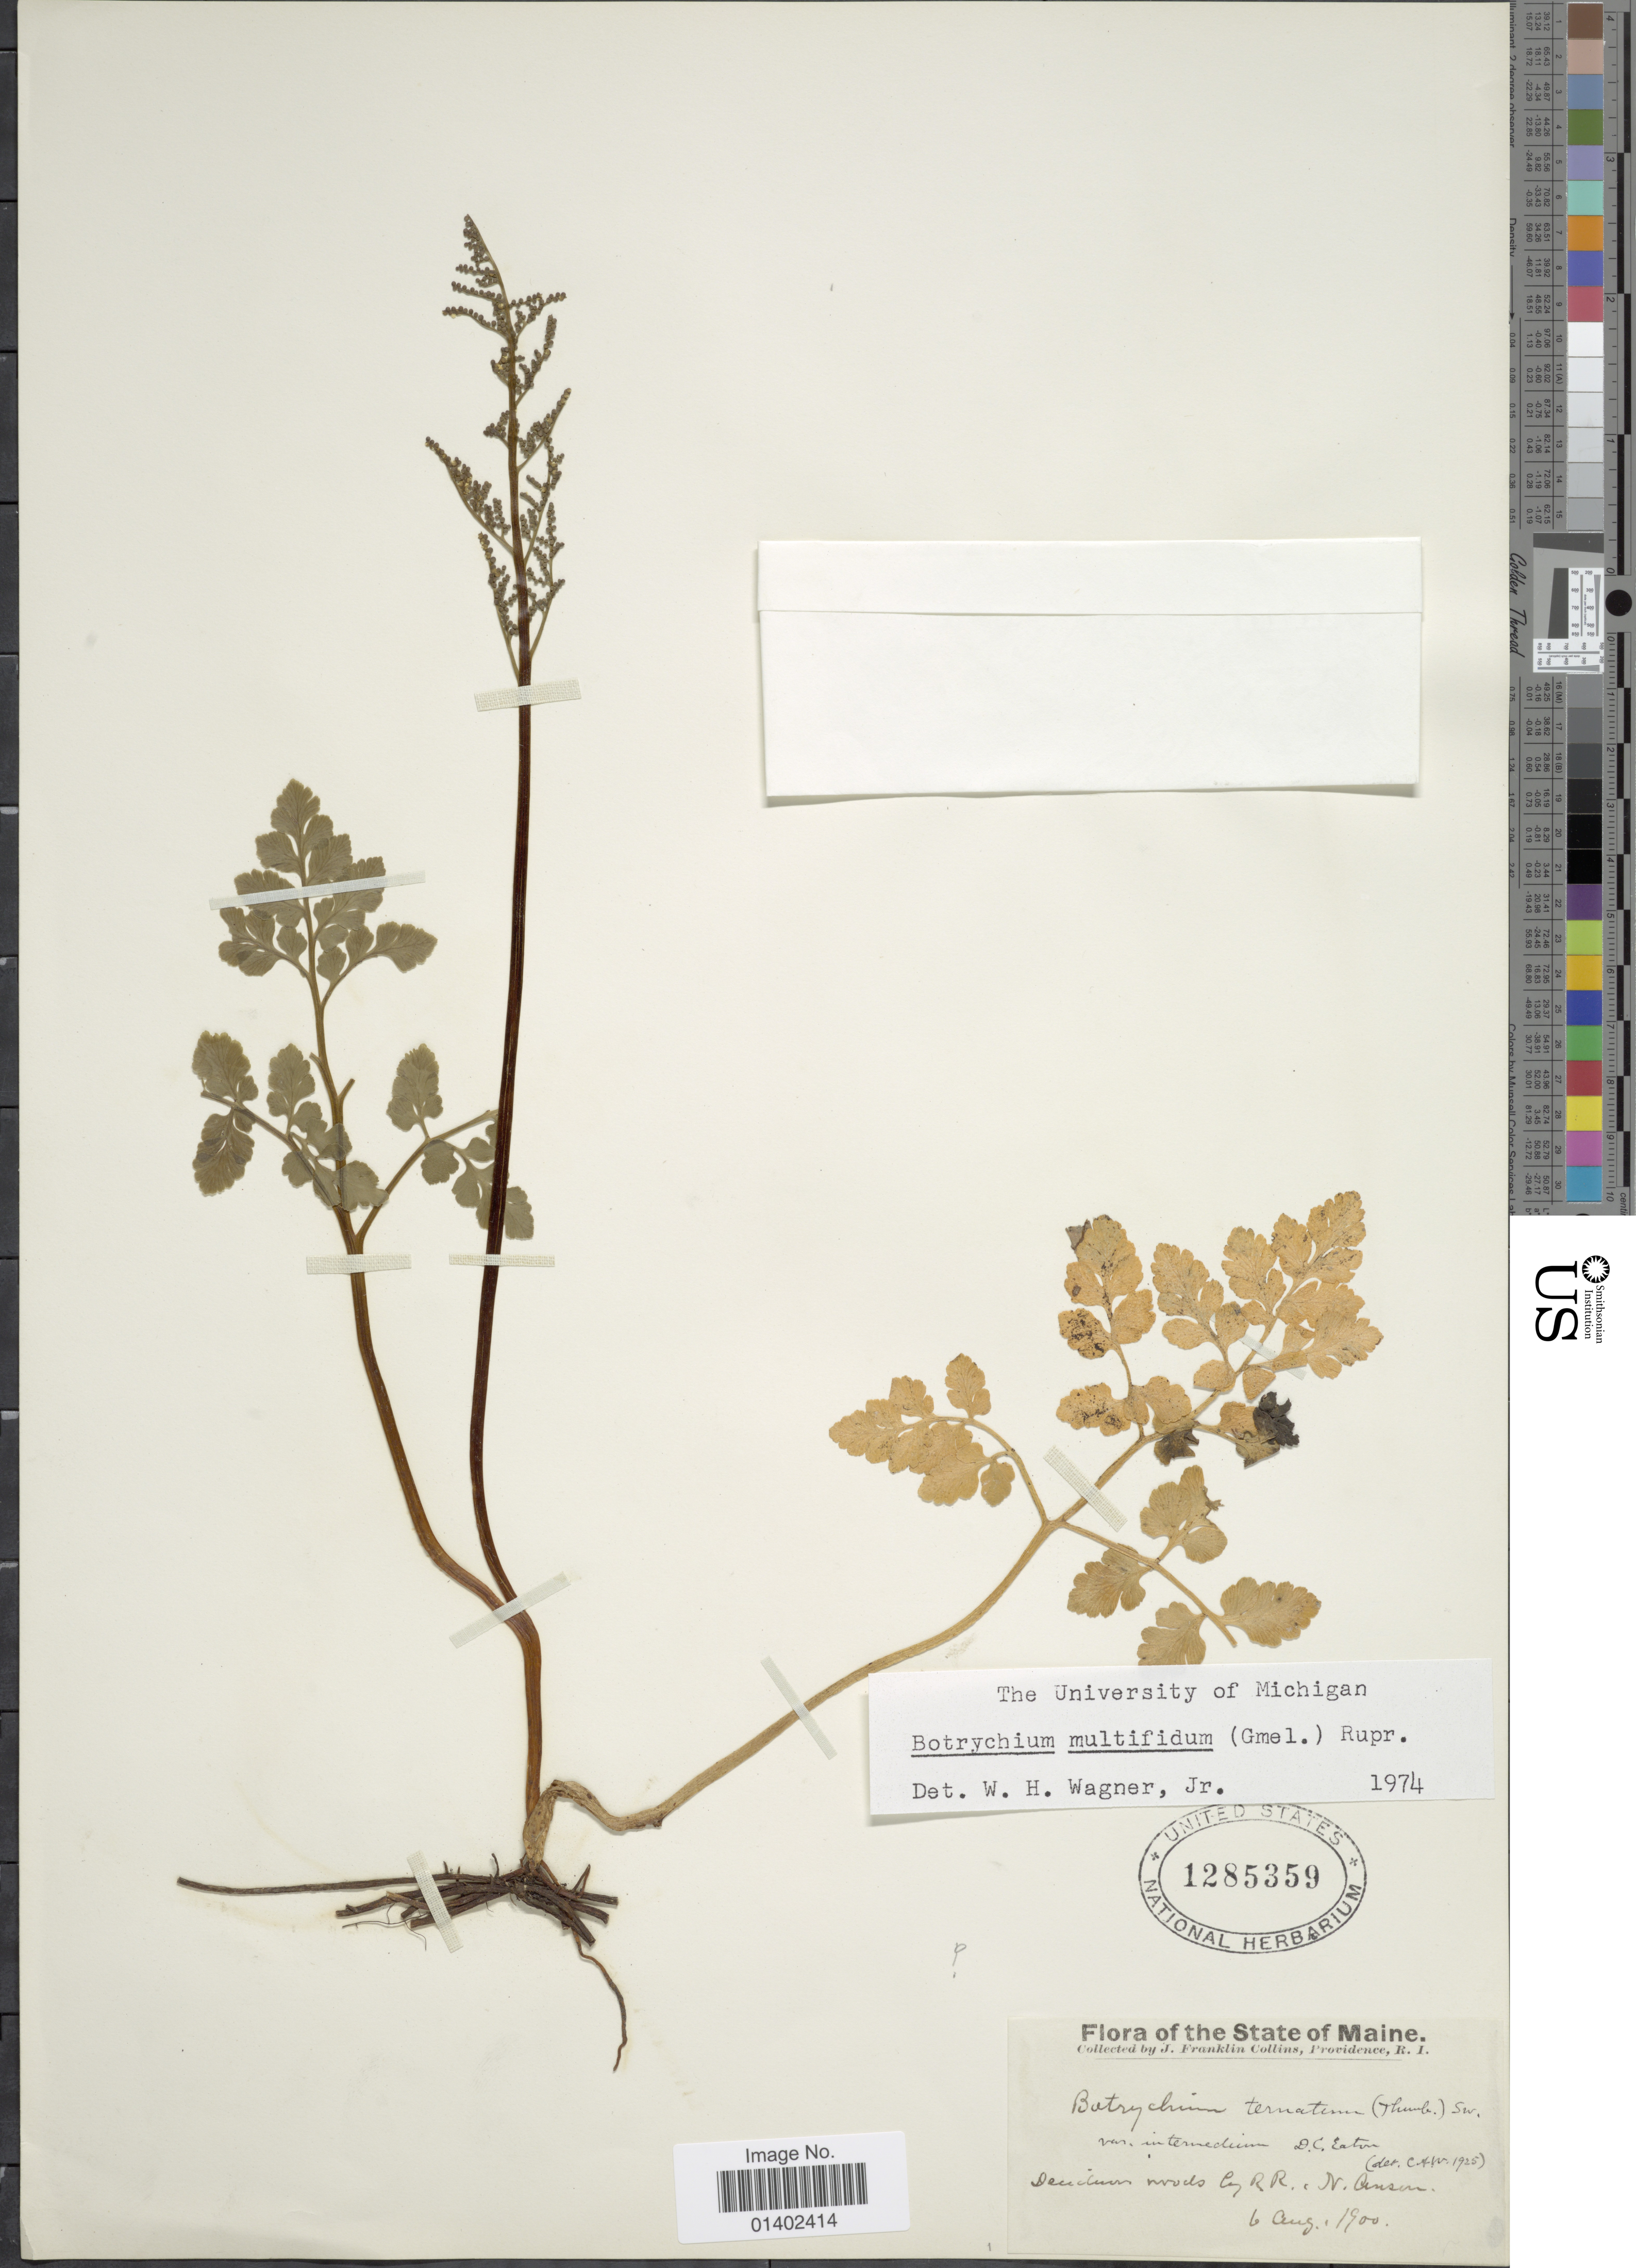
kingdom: Plantae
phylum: Tracheophyta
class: Polypodiopsida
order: Ophioglossales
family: Ophioglossaceae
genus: Botrychium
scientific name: Botrychium multifidum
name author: (J.F. Gmel.) Rupr.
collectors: J. Collins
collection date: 1900-08-06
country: United States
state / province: Maine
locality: State of Maine, deciduous woods by R.R., N Anson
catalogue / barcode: US 1285359